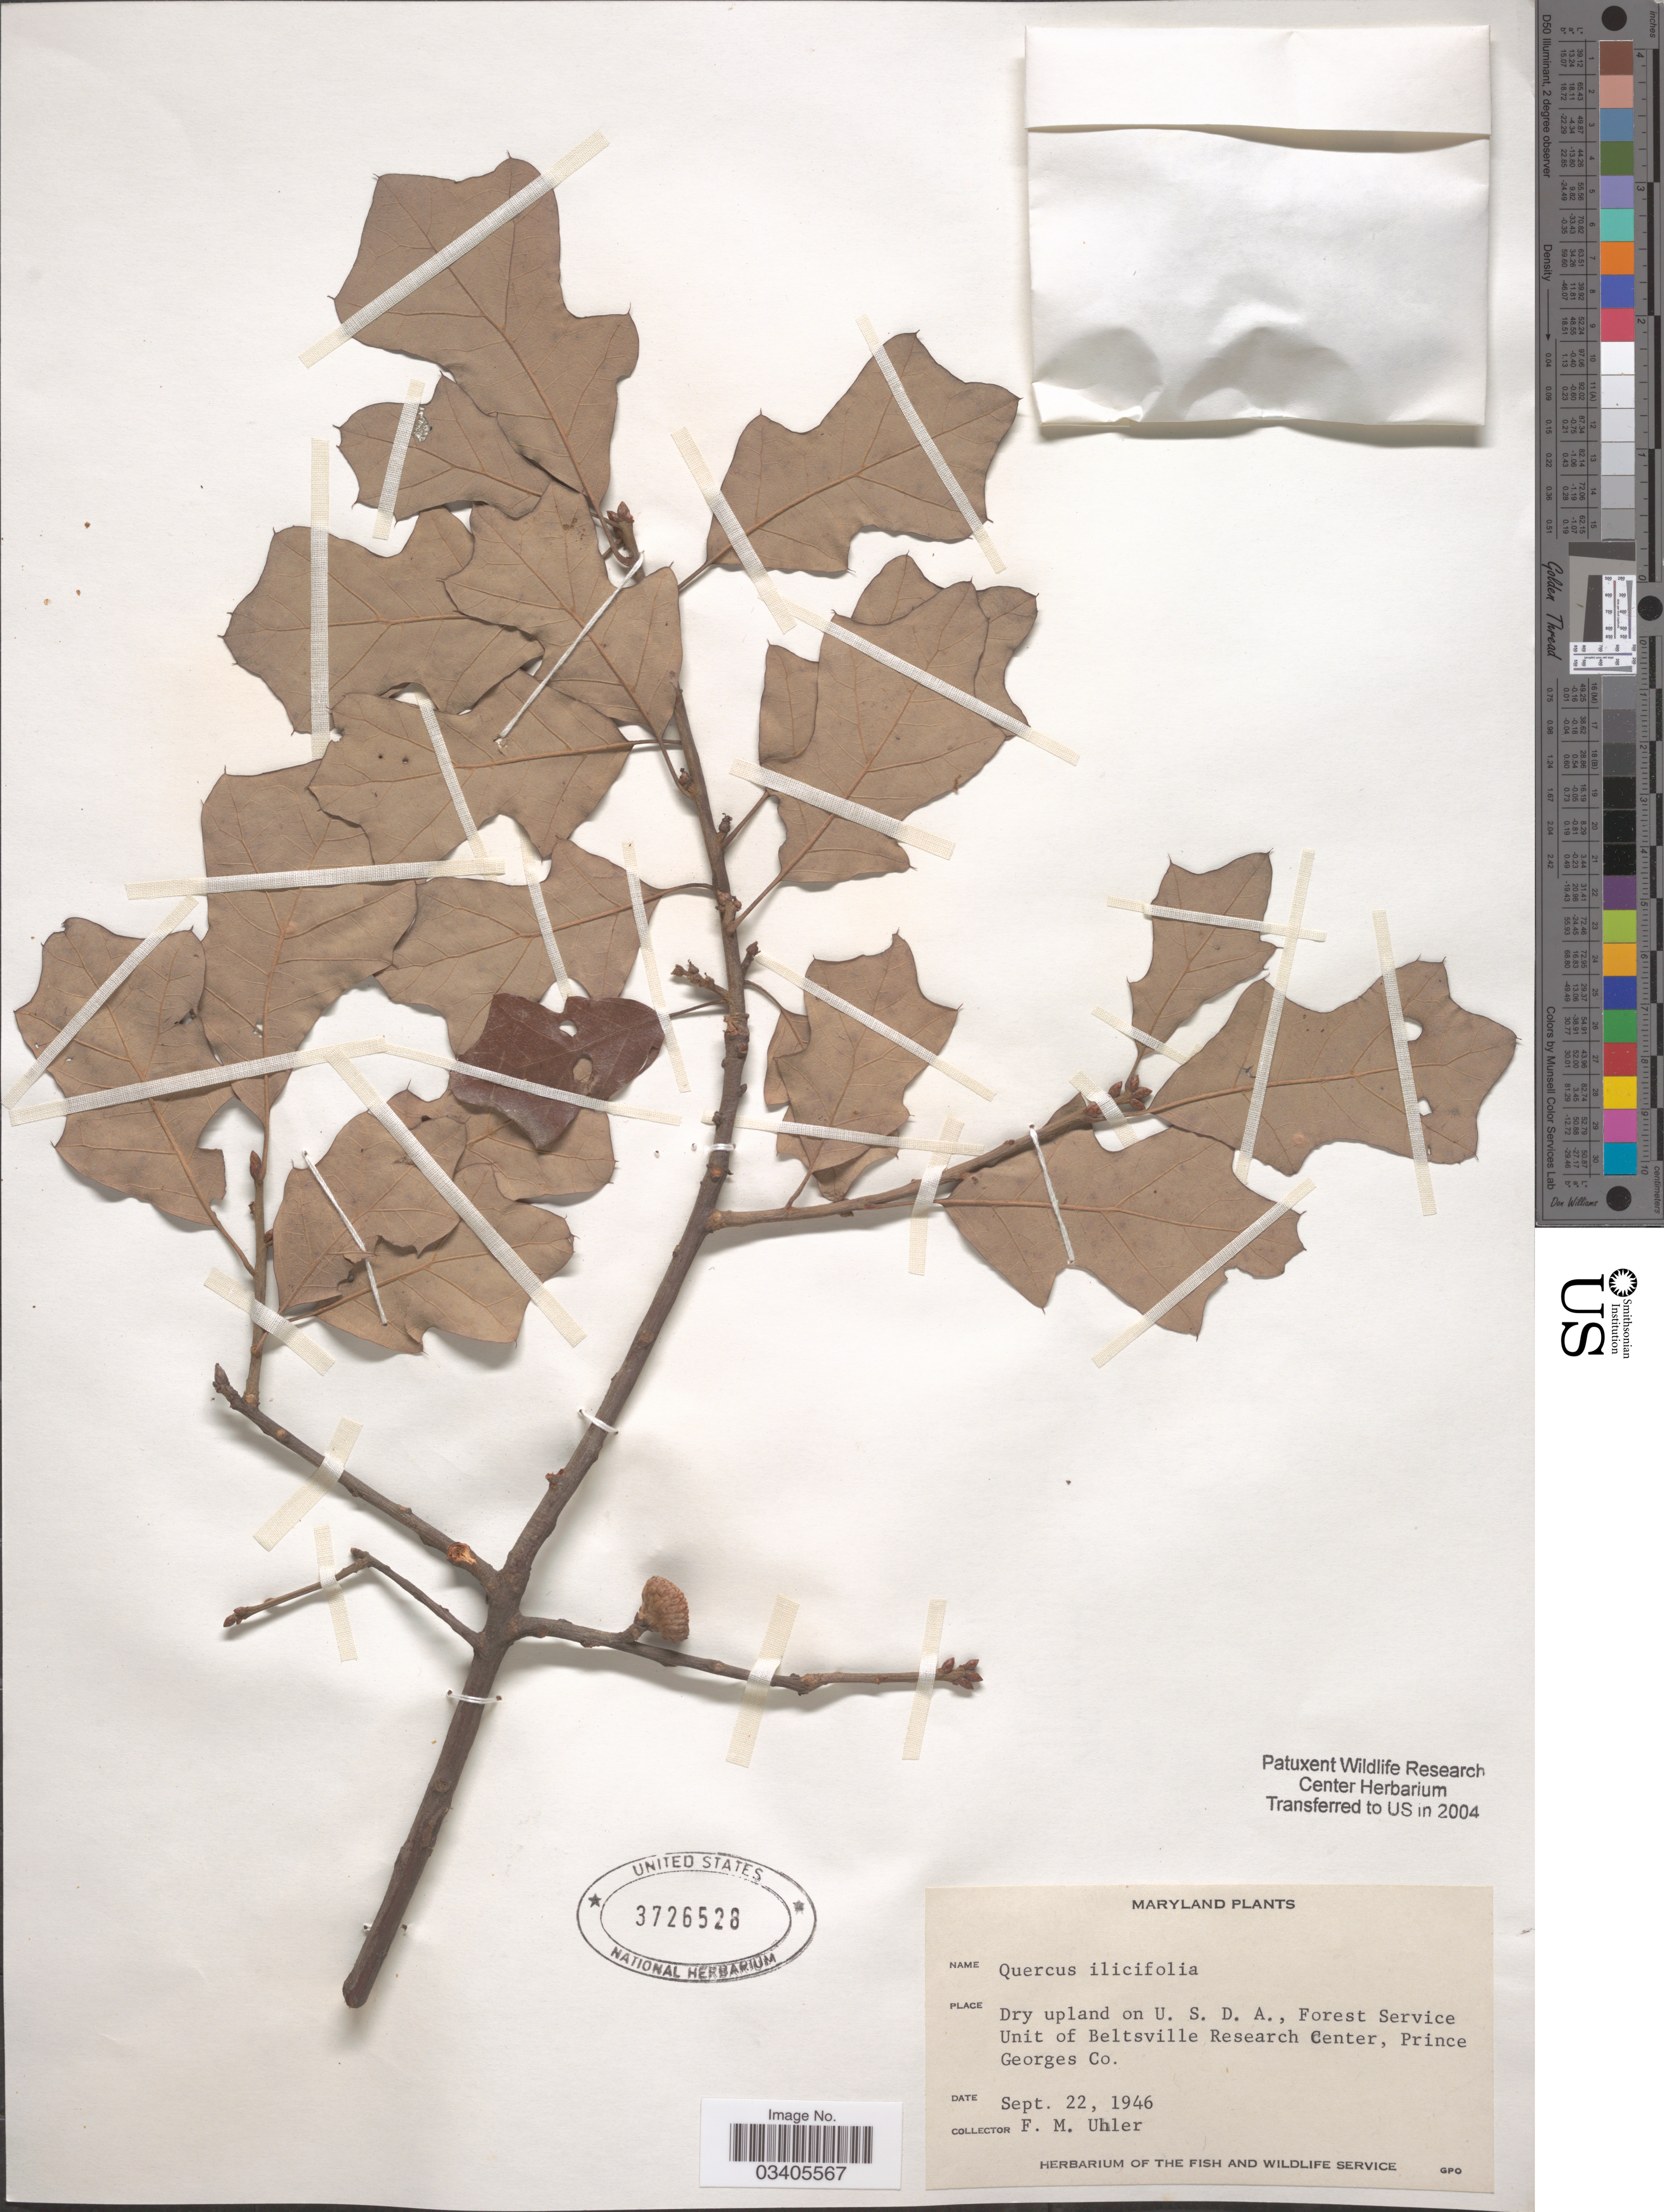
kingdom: Plantae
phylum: Tracheophyta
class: Magnoliopsida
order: Fagales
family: Fagaceae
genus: Quercus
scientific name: Quercus ilicifolia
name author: Wangenh.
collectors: F. M. Uhler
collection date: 1946-09-22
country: United States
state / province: Maryland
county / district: Prince George's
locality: Dry upland on U.S.D.A., Forest Service Unit of Beltsville Research Center, Prince Georges Co.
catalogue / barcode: US 3726528